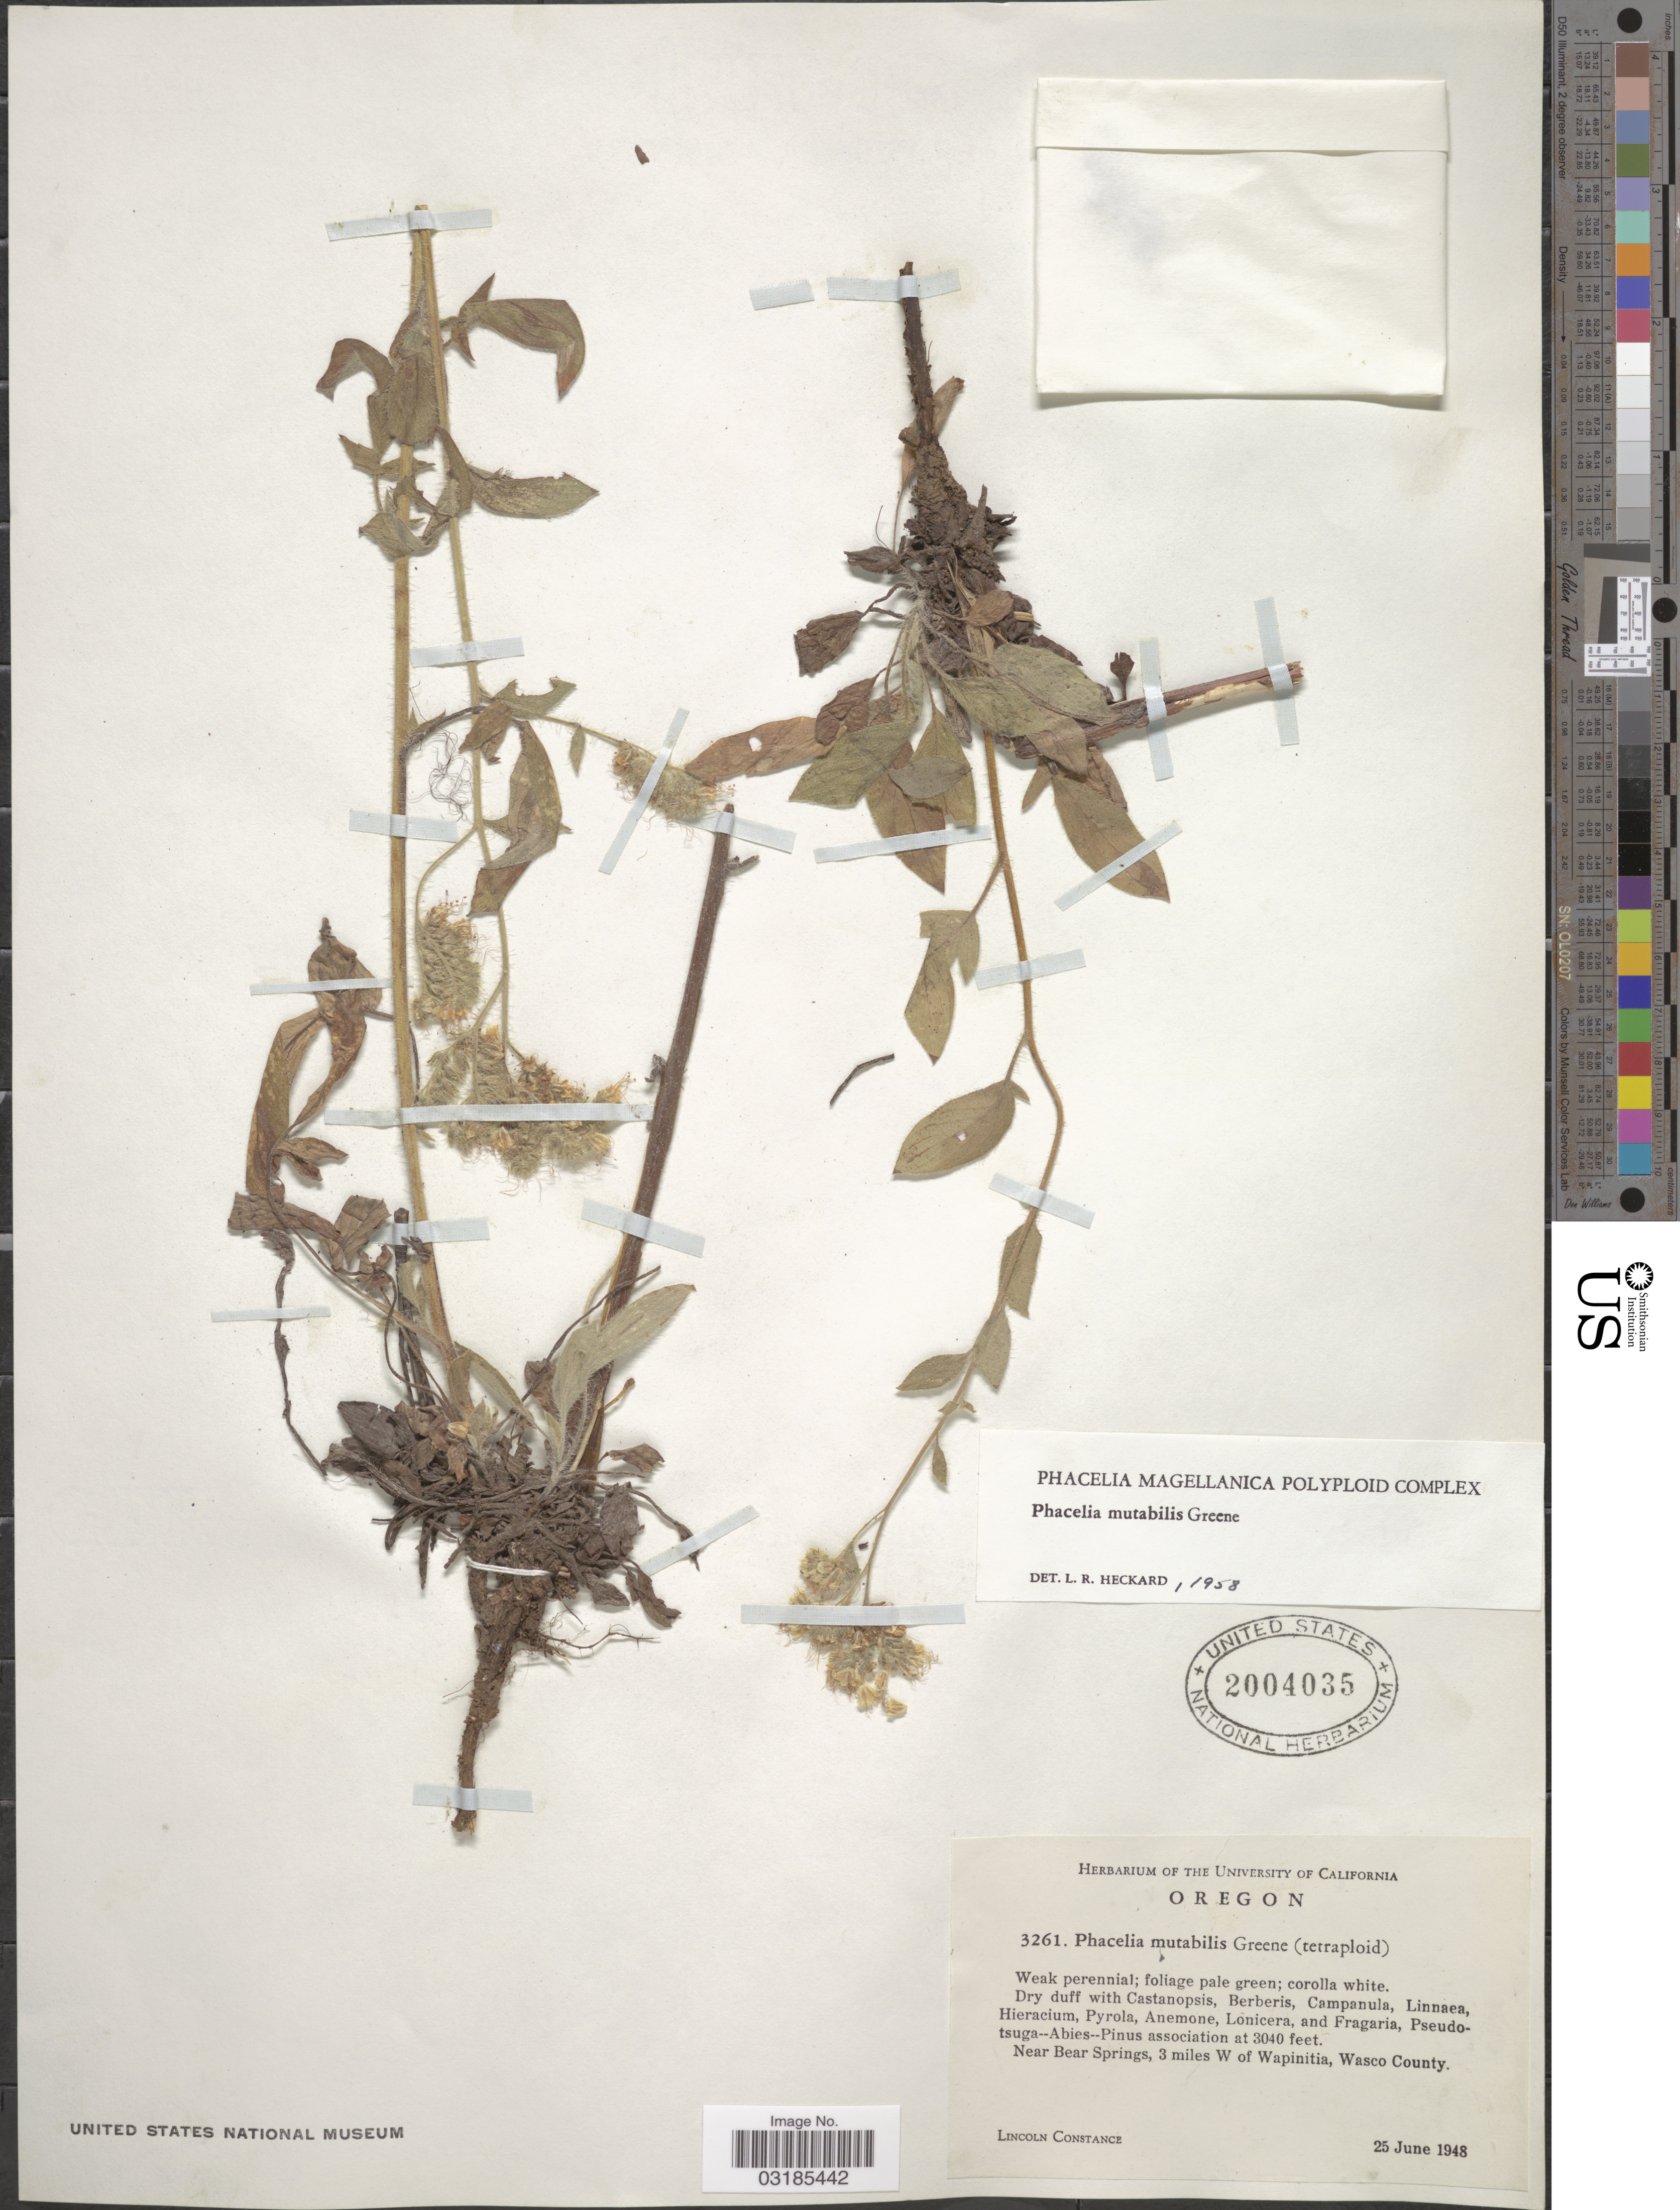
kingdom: Plantae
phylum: Tracheophyta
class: Magnoliopsida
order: Boraginales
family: Hydrophyllaceae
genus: Phacelia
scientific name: Phacelia mutabilis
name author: Greene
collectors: L. Constance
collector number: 3261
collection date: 1948-06-25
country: United States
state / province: Oregon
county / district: Wasco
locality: Near Bear Springs, 3 miles W of Wapinitia, Wasco County.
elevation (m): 927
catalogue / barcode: US 2004035